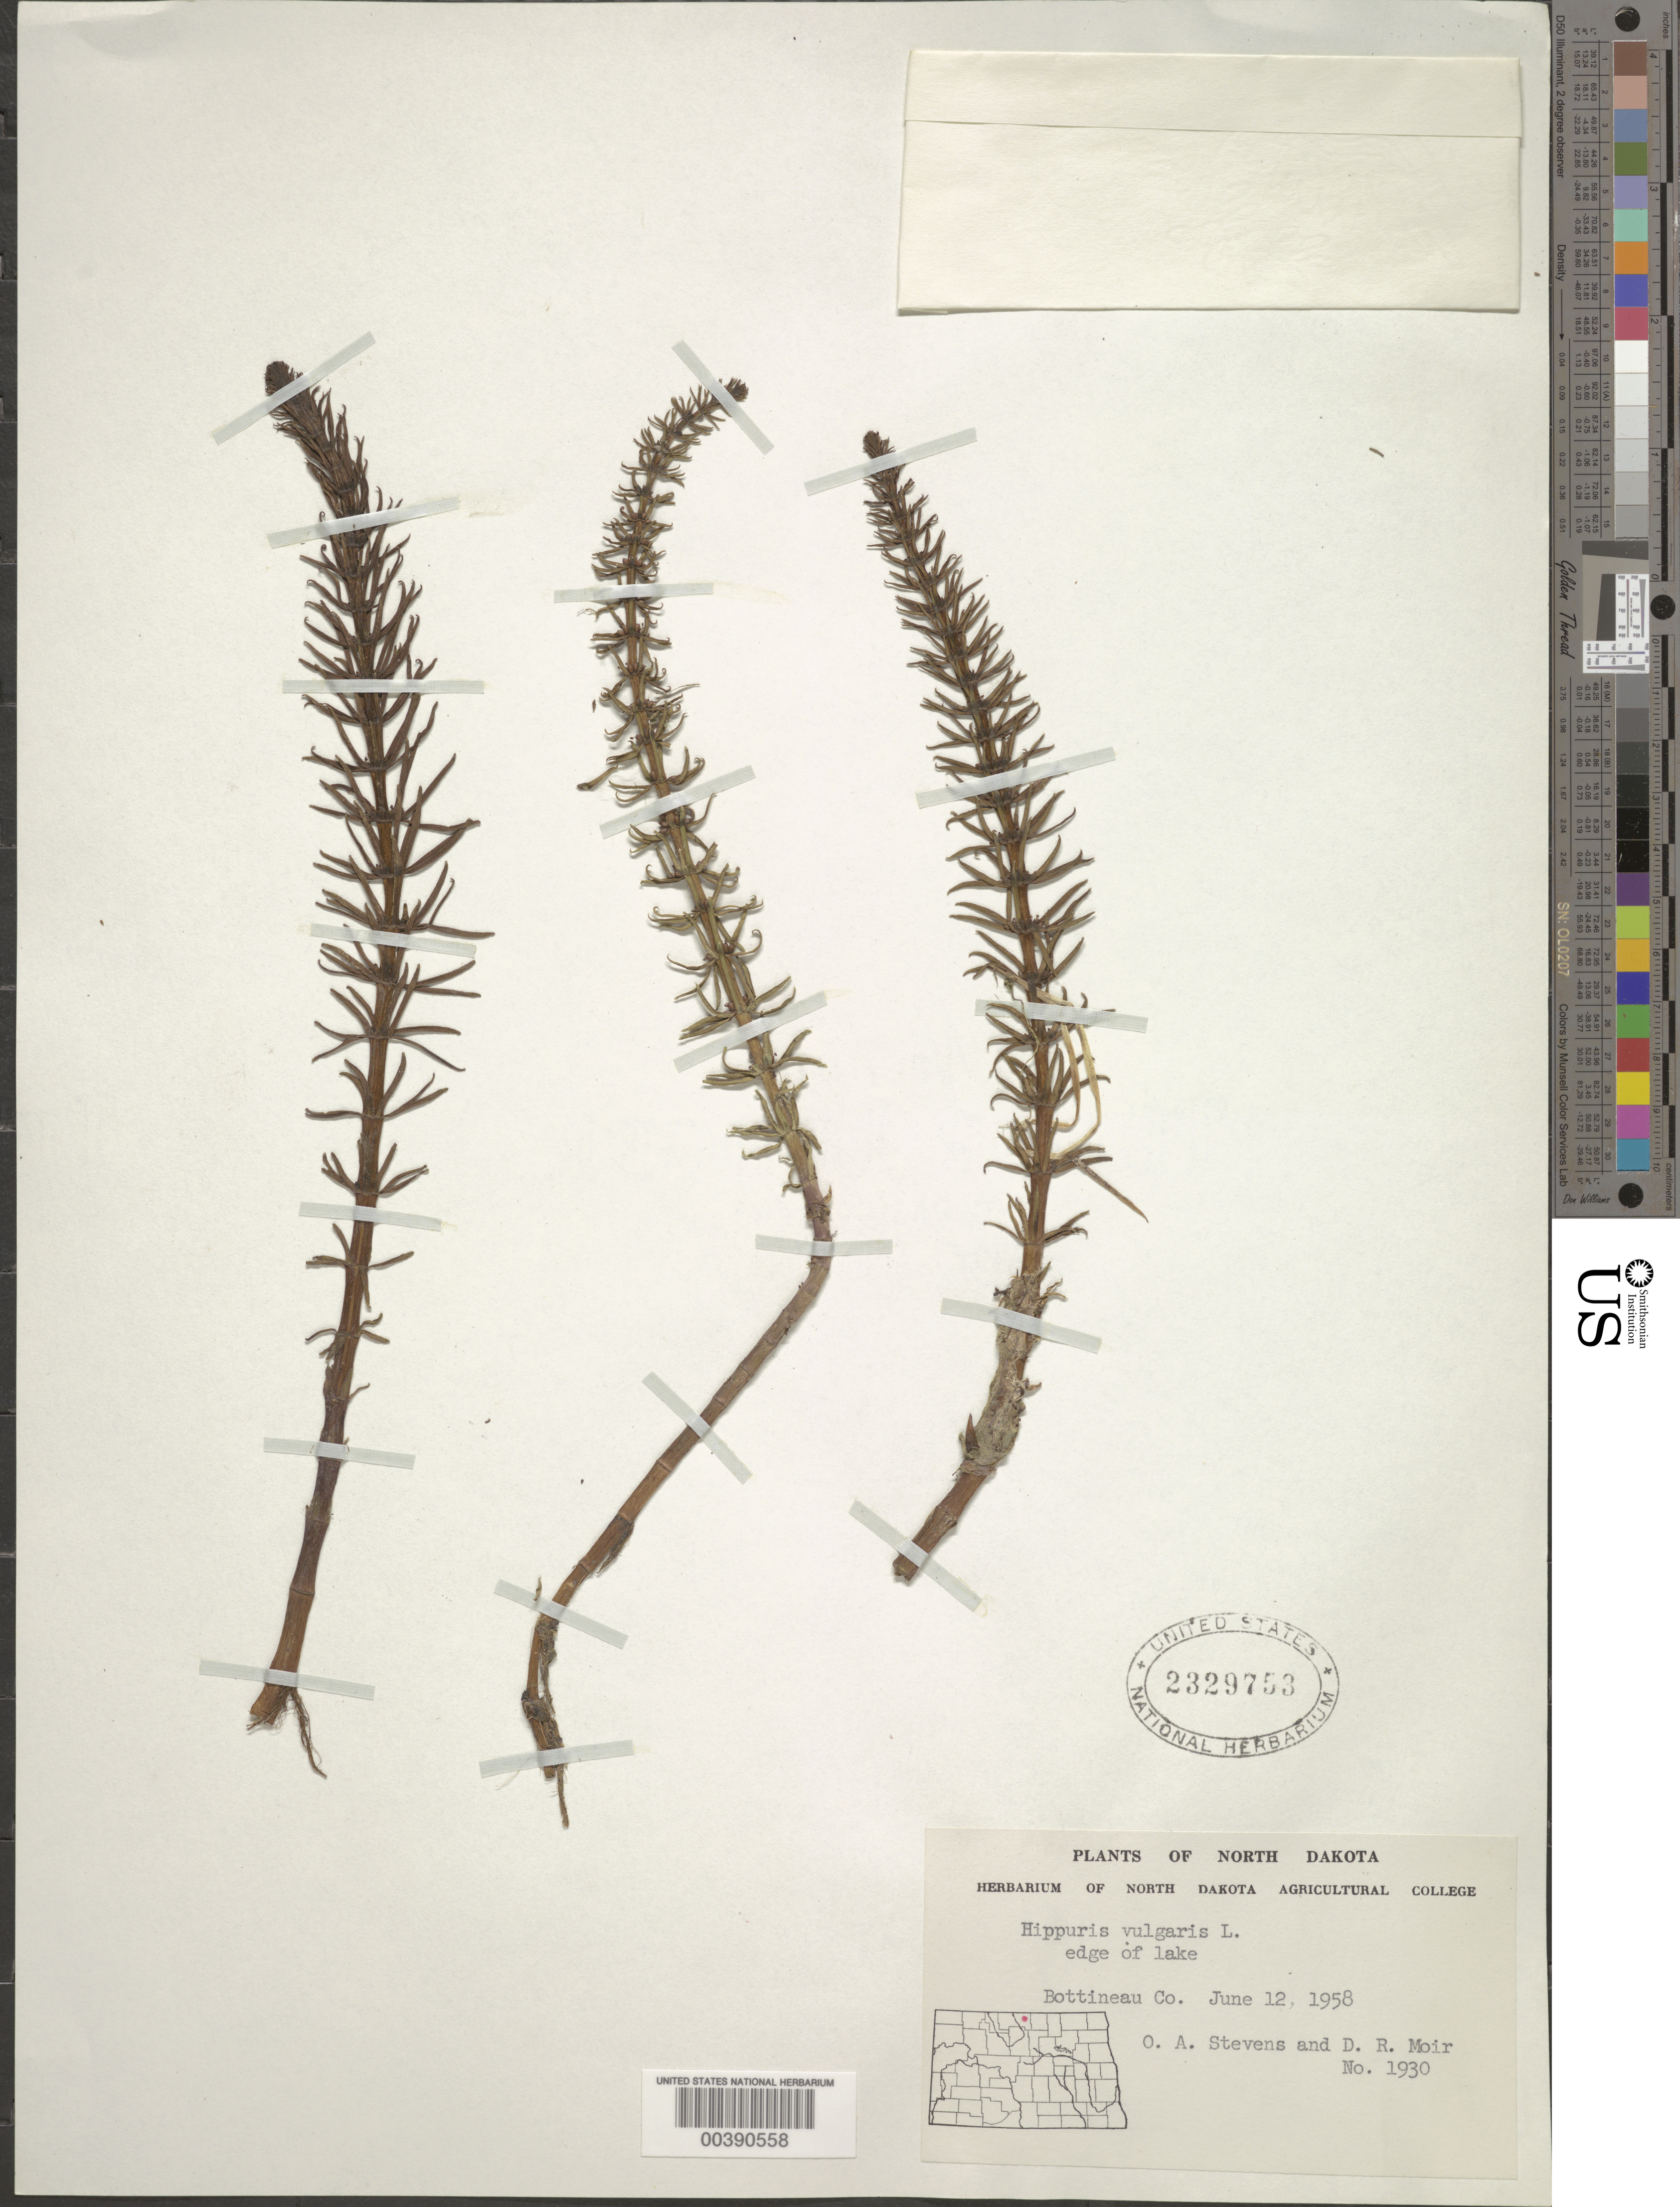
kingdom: Plantae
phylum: Tracheophyta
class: Magnoliopsida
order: Lamiales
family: Plantaginaceae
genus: Hippuris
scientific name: Hippuris vulgaris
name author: L.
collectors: O. Stevens & D. Moir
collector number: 1930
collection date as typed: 12 Jun 1958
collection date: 1958-06-12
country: United States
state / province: North Dakota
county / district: Bottineau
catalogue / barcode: US 2329753